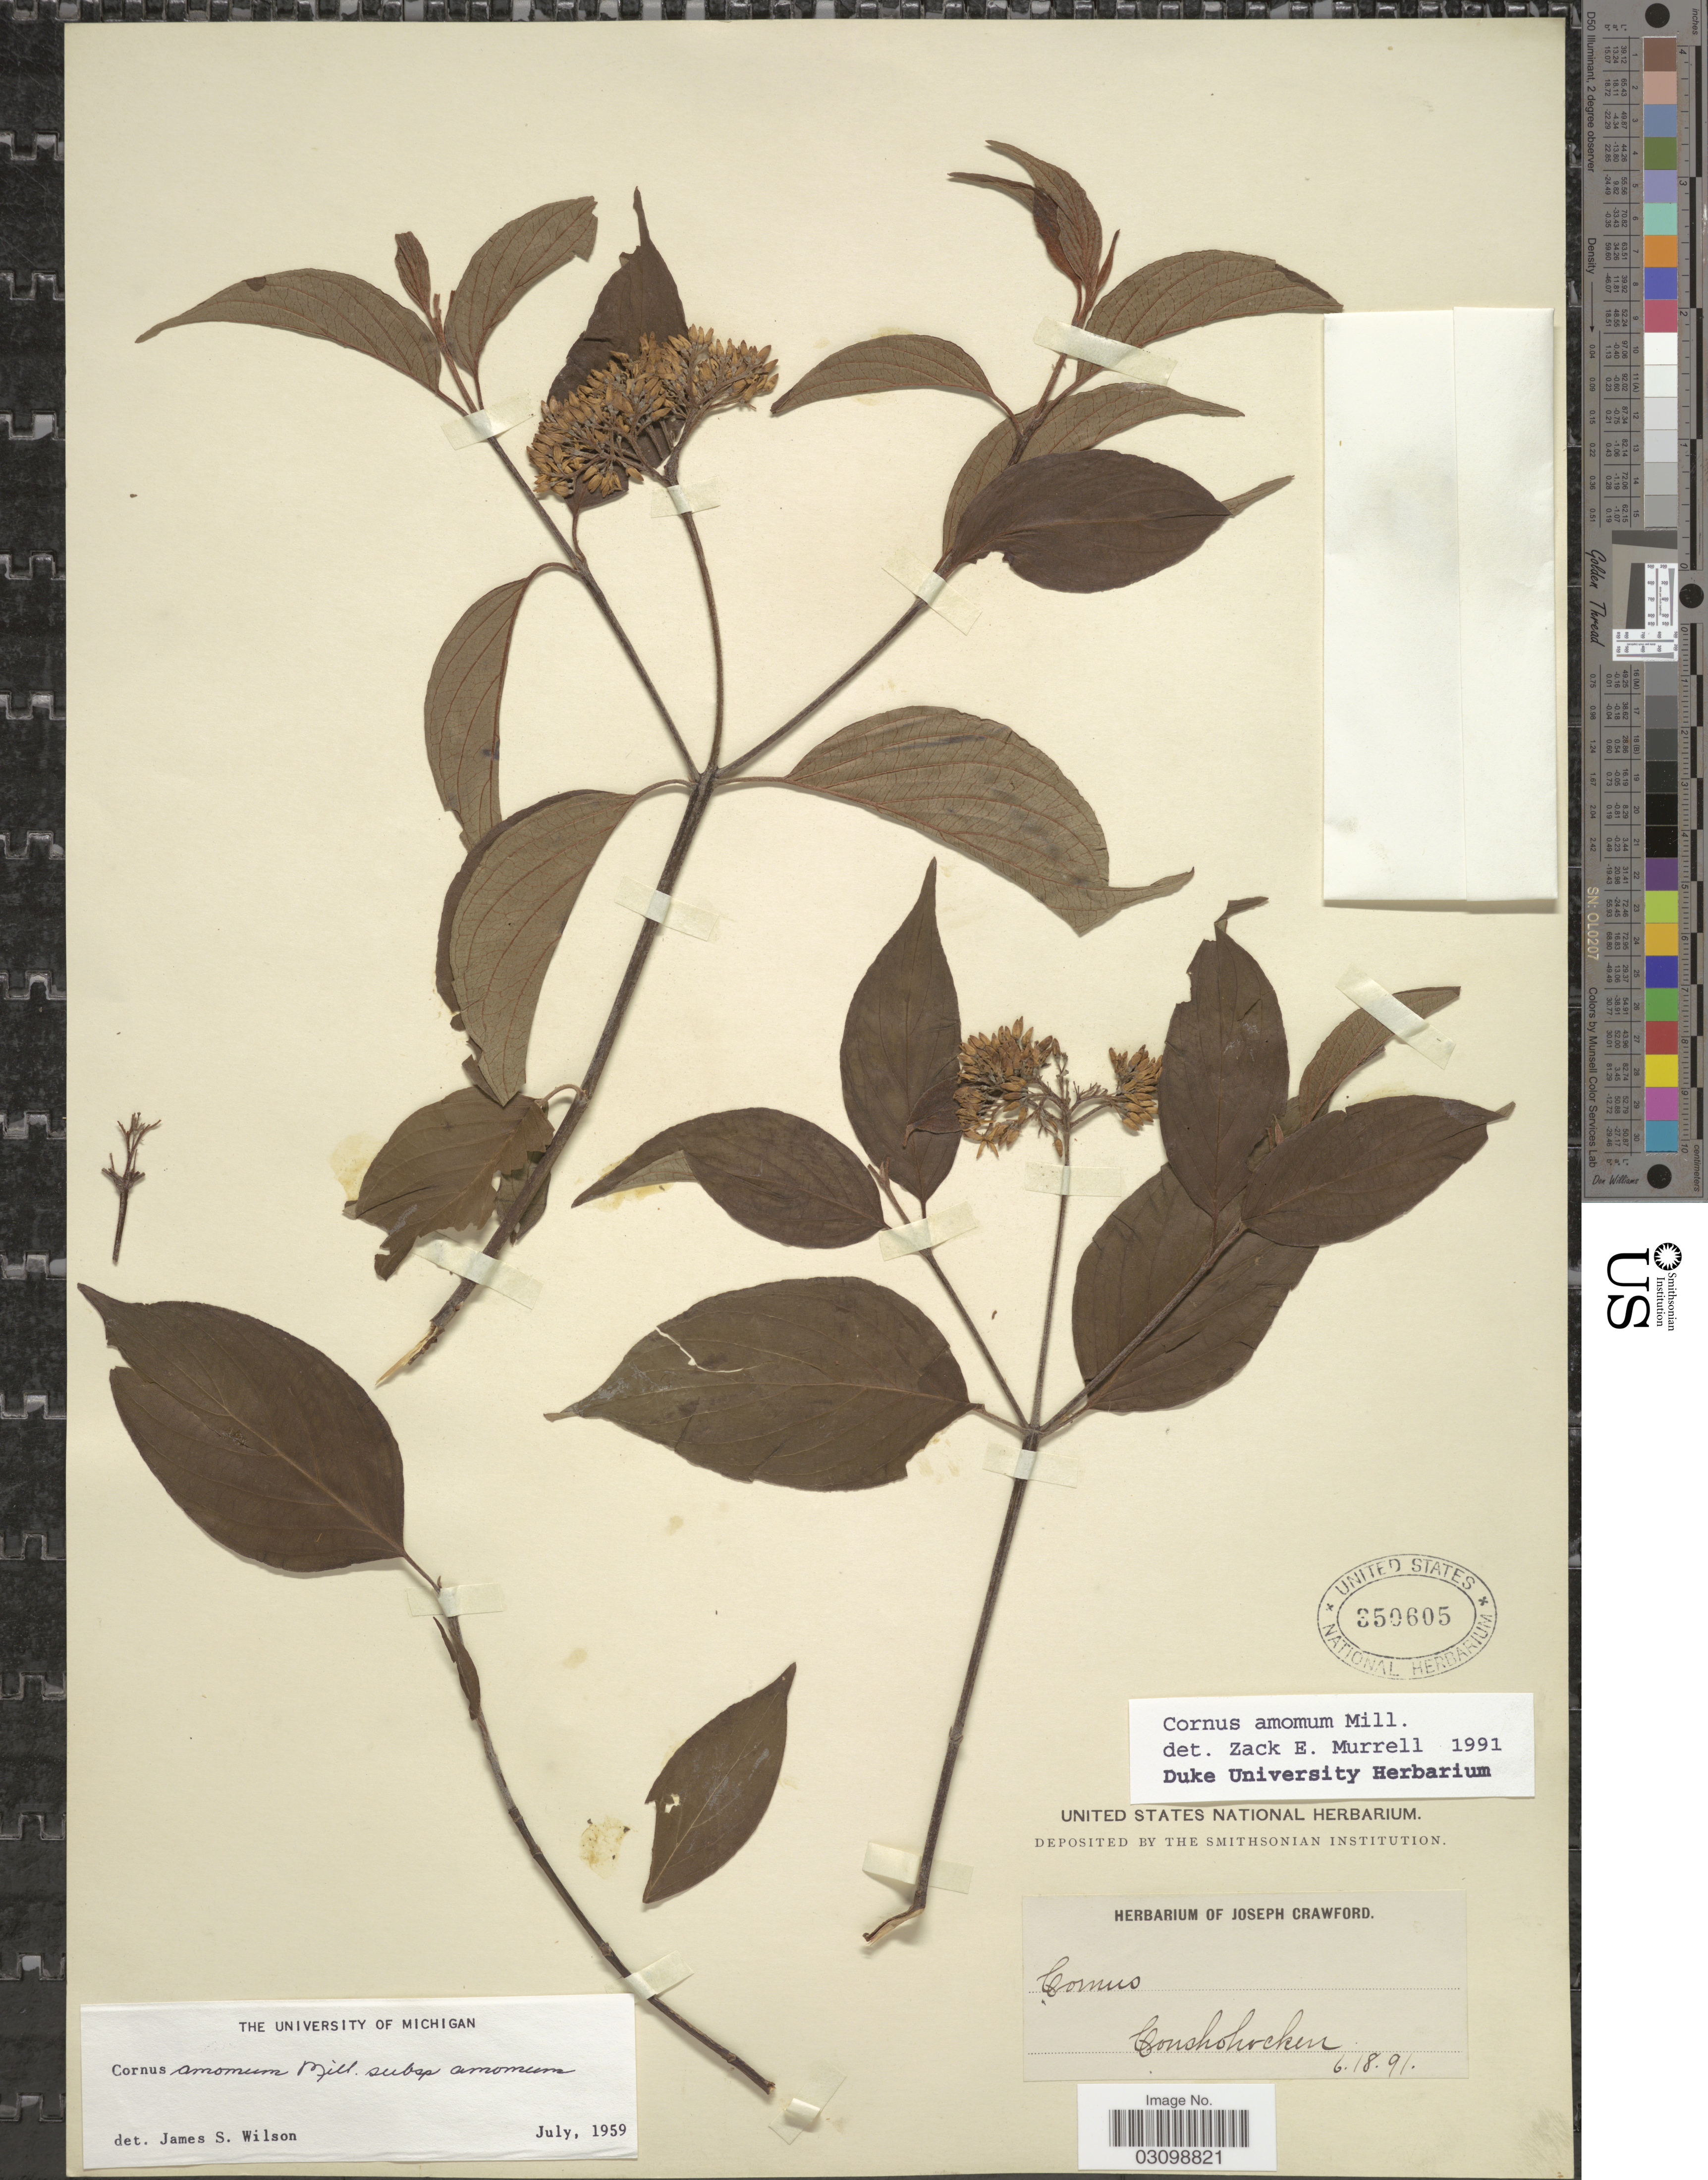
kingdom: Plantae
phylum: Tracheophyta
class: Magnoliopsida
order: Cornales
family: Cornaceae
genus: Cornus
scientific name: Cornus amomum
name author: Mill.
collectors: ex herb. Joseph Crawford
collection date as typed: Transcribed d/m/y: 18/6/91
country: United States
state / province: Pennsylvania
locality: Conshohocken.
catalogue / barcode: US 350605